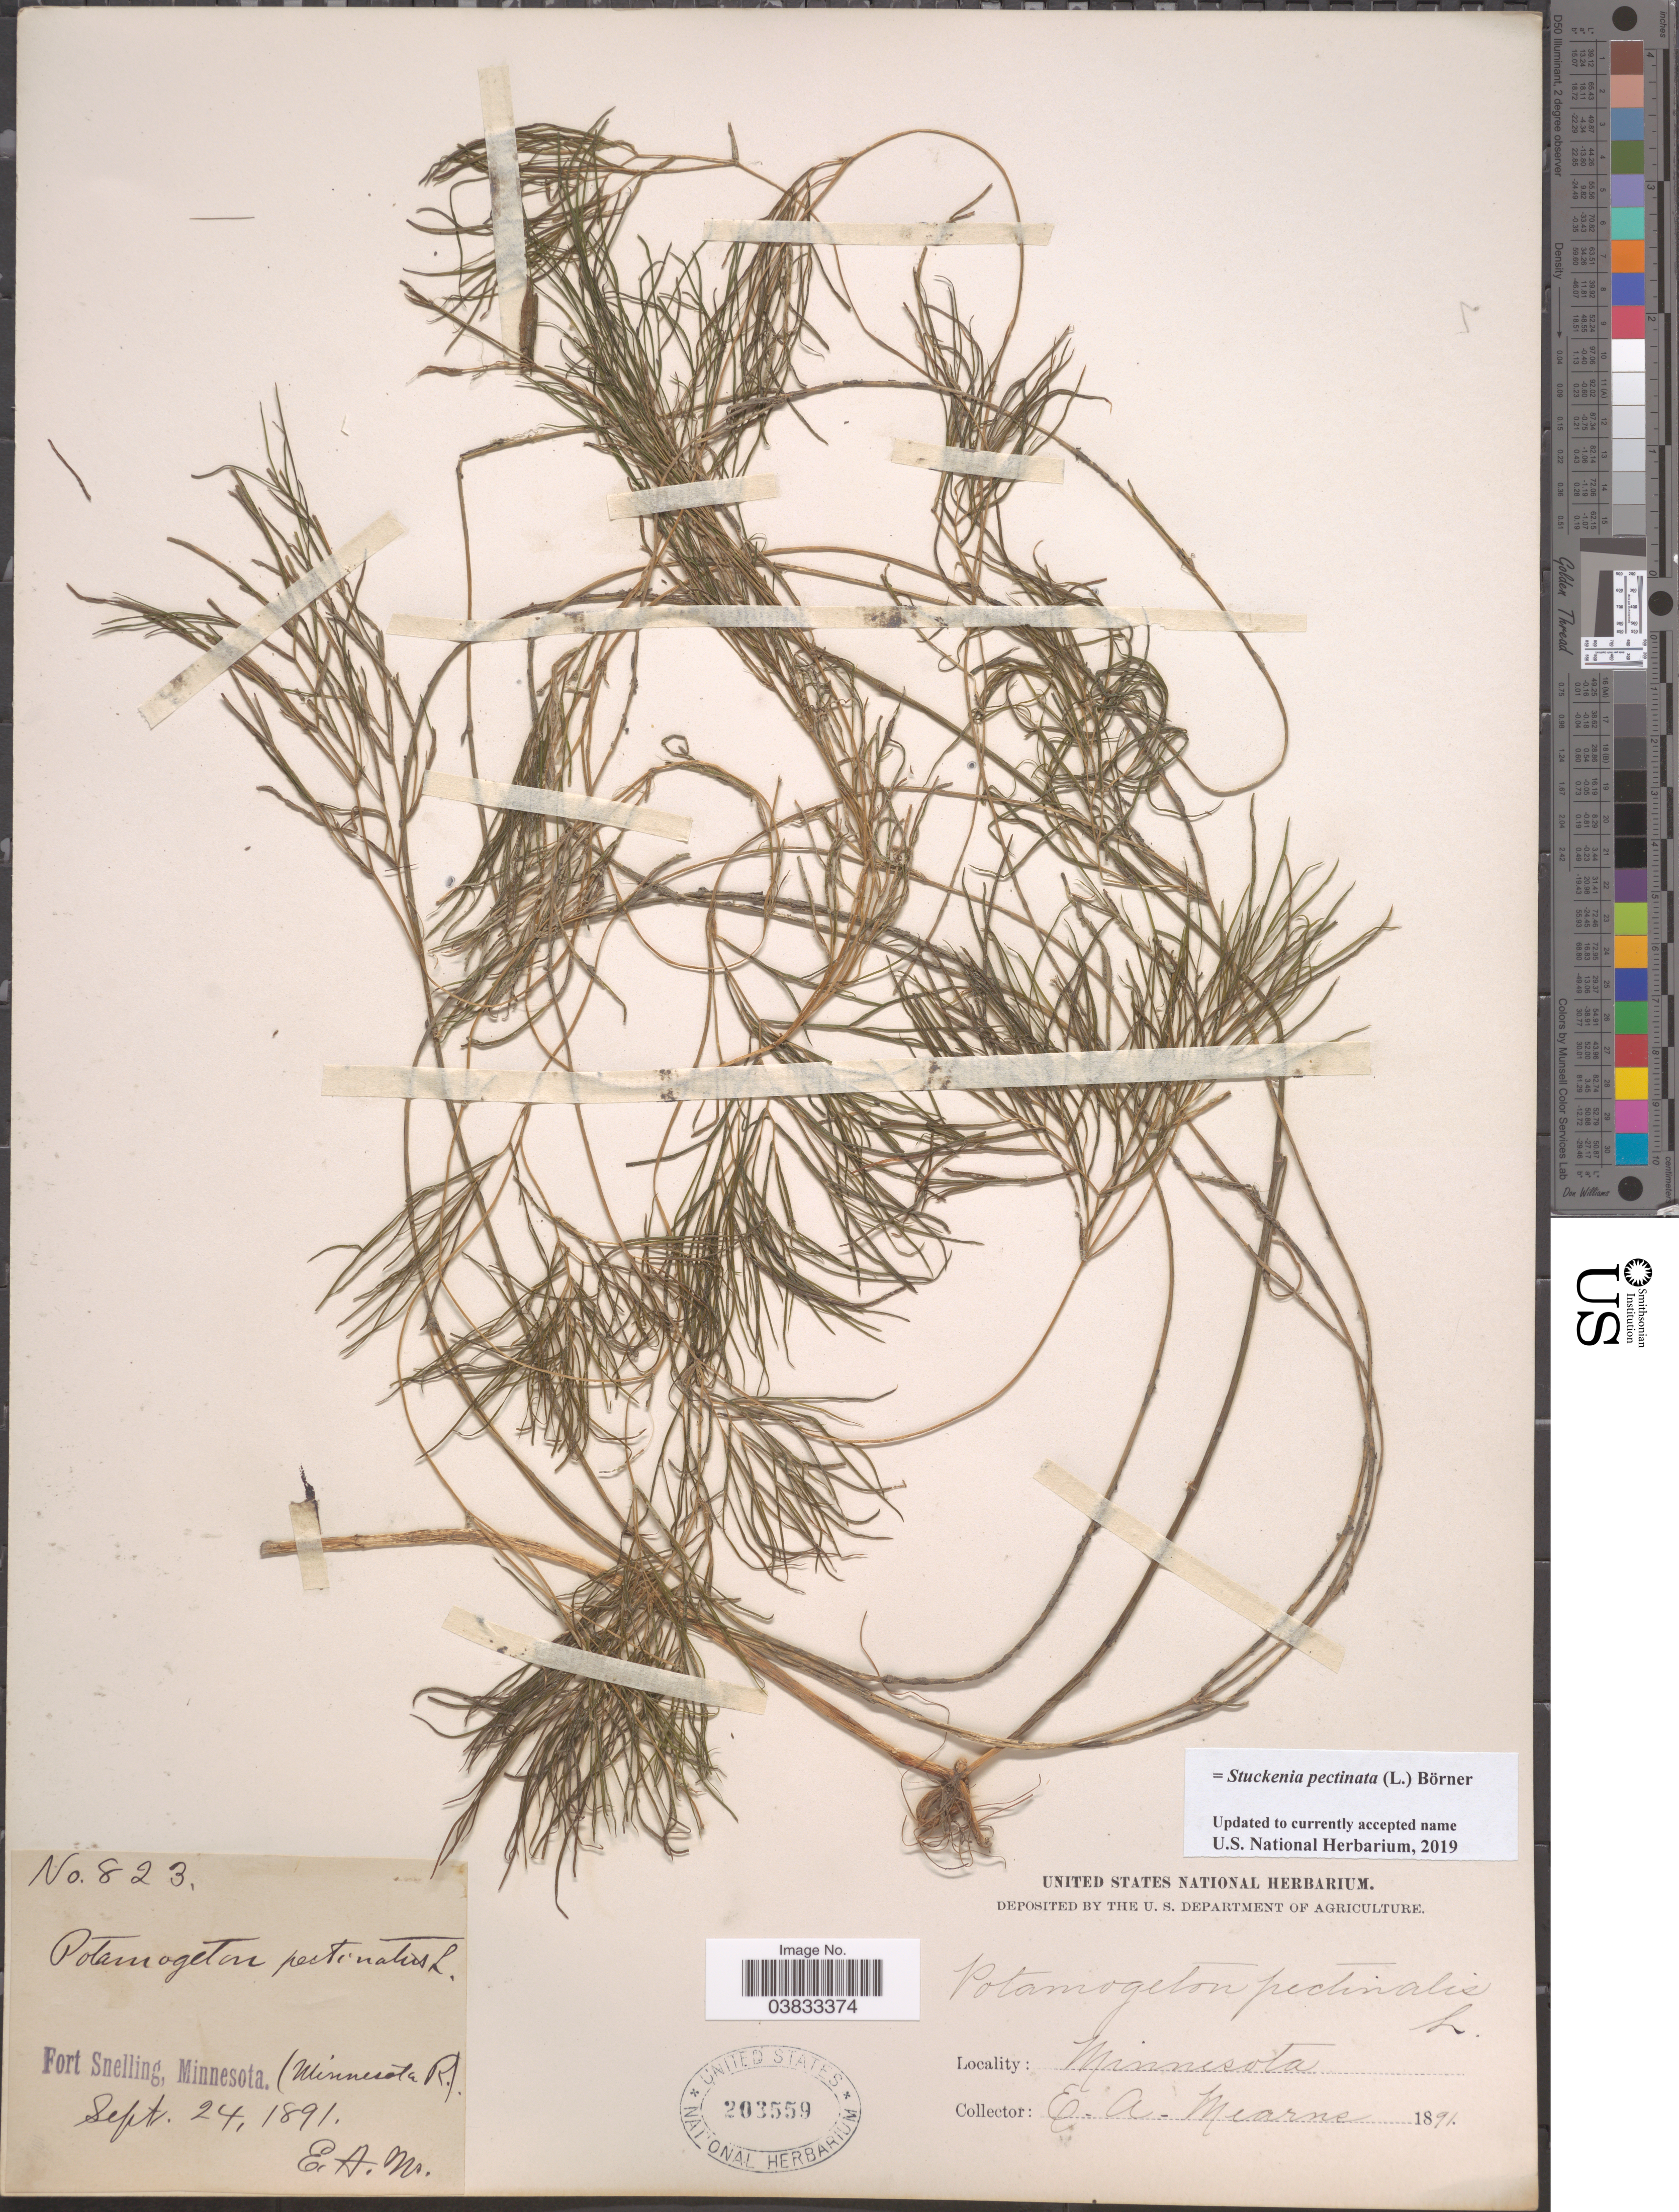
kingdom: Plantae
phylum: Tracheophyta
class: Liliopsida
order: Alismatales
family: Potamogetonaceae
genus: Stuckenia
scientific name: Stuckenia pectinata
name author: (L.) Börner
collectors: E. A. Mearns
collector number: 823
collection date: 1891-09-24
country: United States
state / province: Minnesota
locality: Fort Snelling, (Minnesota R.).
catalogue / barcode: US 203559